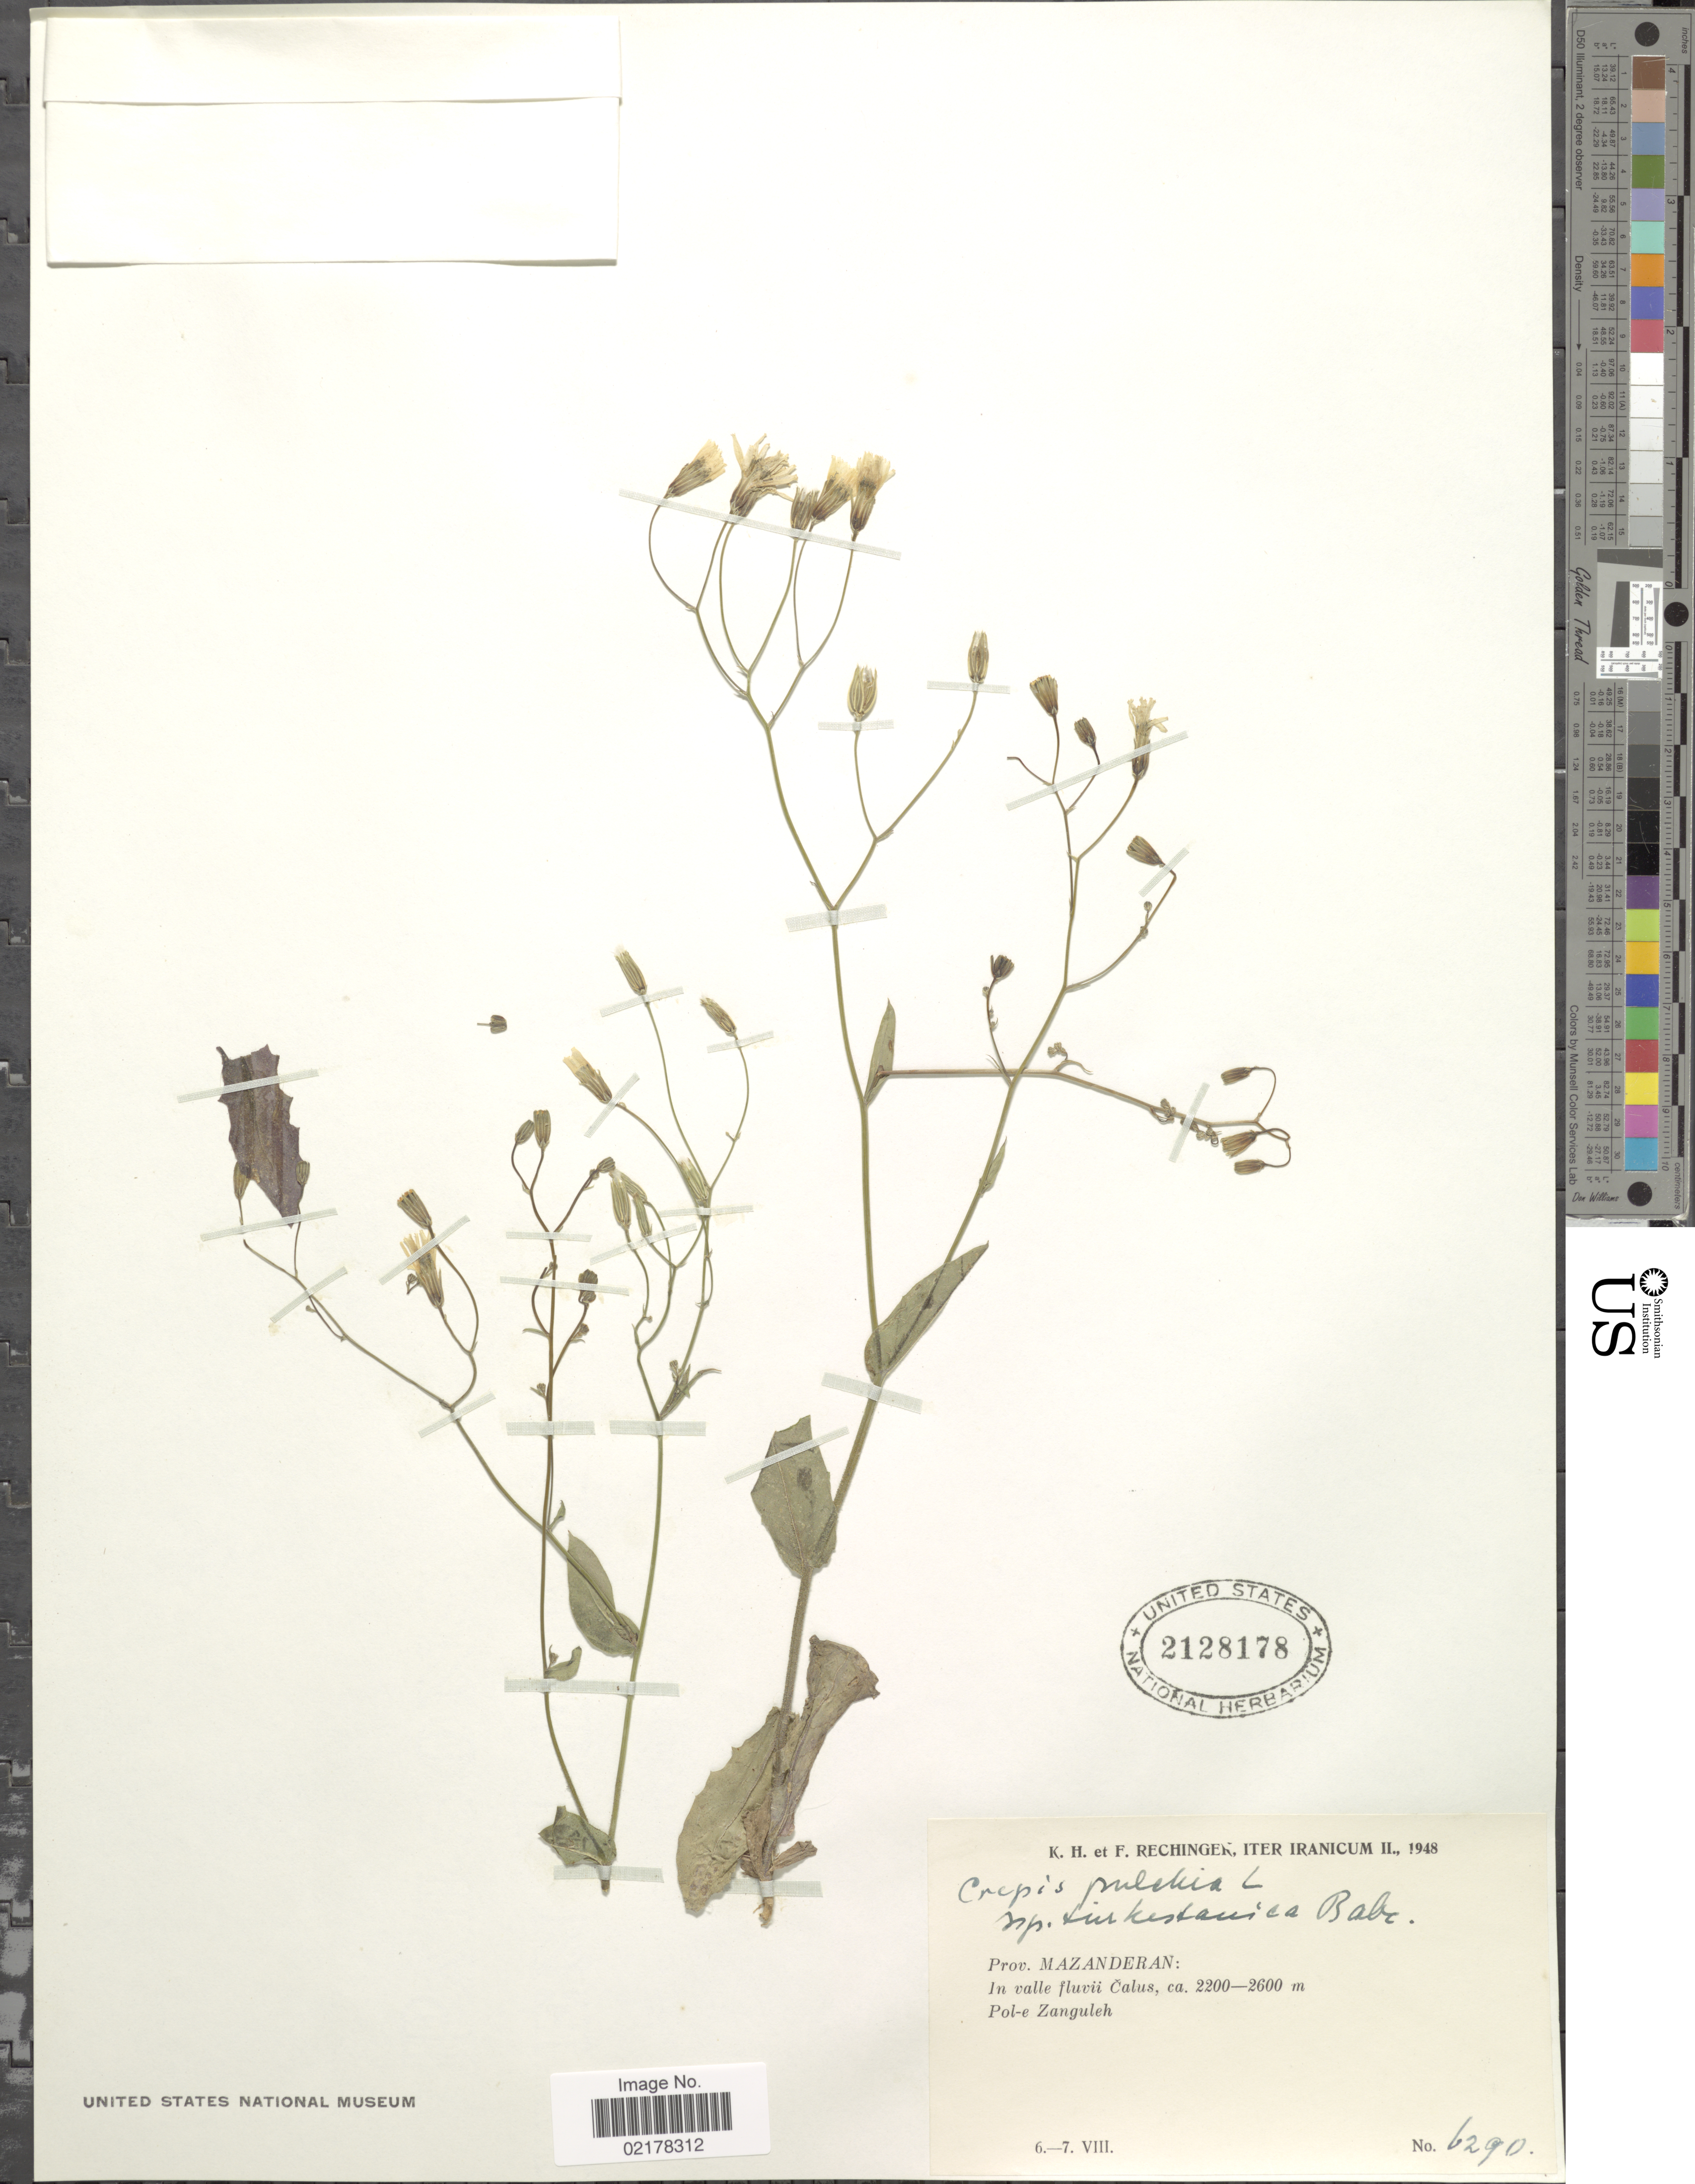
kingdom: Plantae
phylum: Tracheophyta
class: Magnoliopsida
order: Asterales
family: Asteraceae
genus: Crepis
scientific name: Crepis pulchra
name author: L.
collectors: K. H. Rechinger & F. Rechinger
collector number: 6290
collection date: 1948-08-06/1948-08-07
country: Iran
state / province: Mazandaran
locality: Prov. Mazanderan: Pol-e Zanguleh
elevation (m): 2200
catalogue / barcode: US 2128178